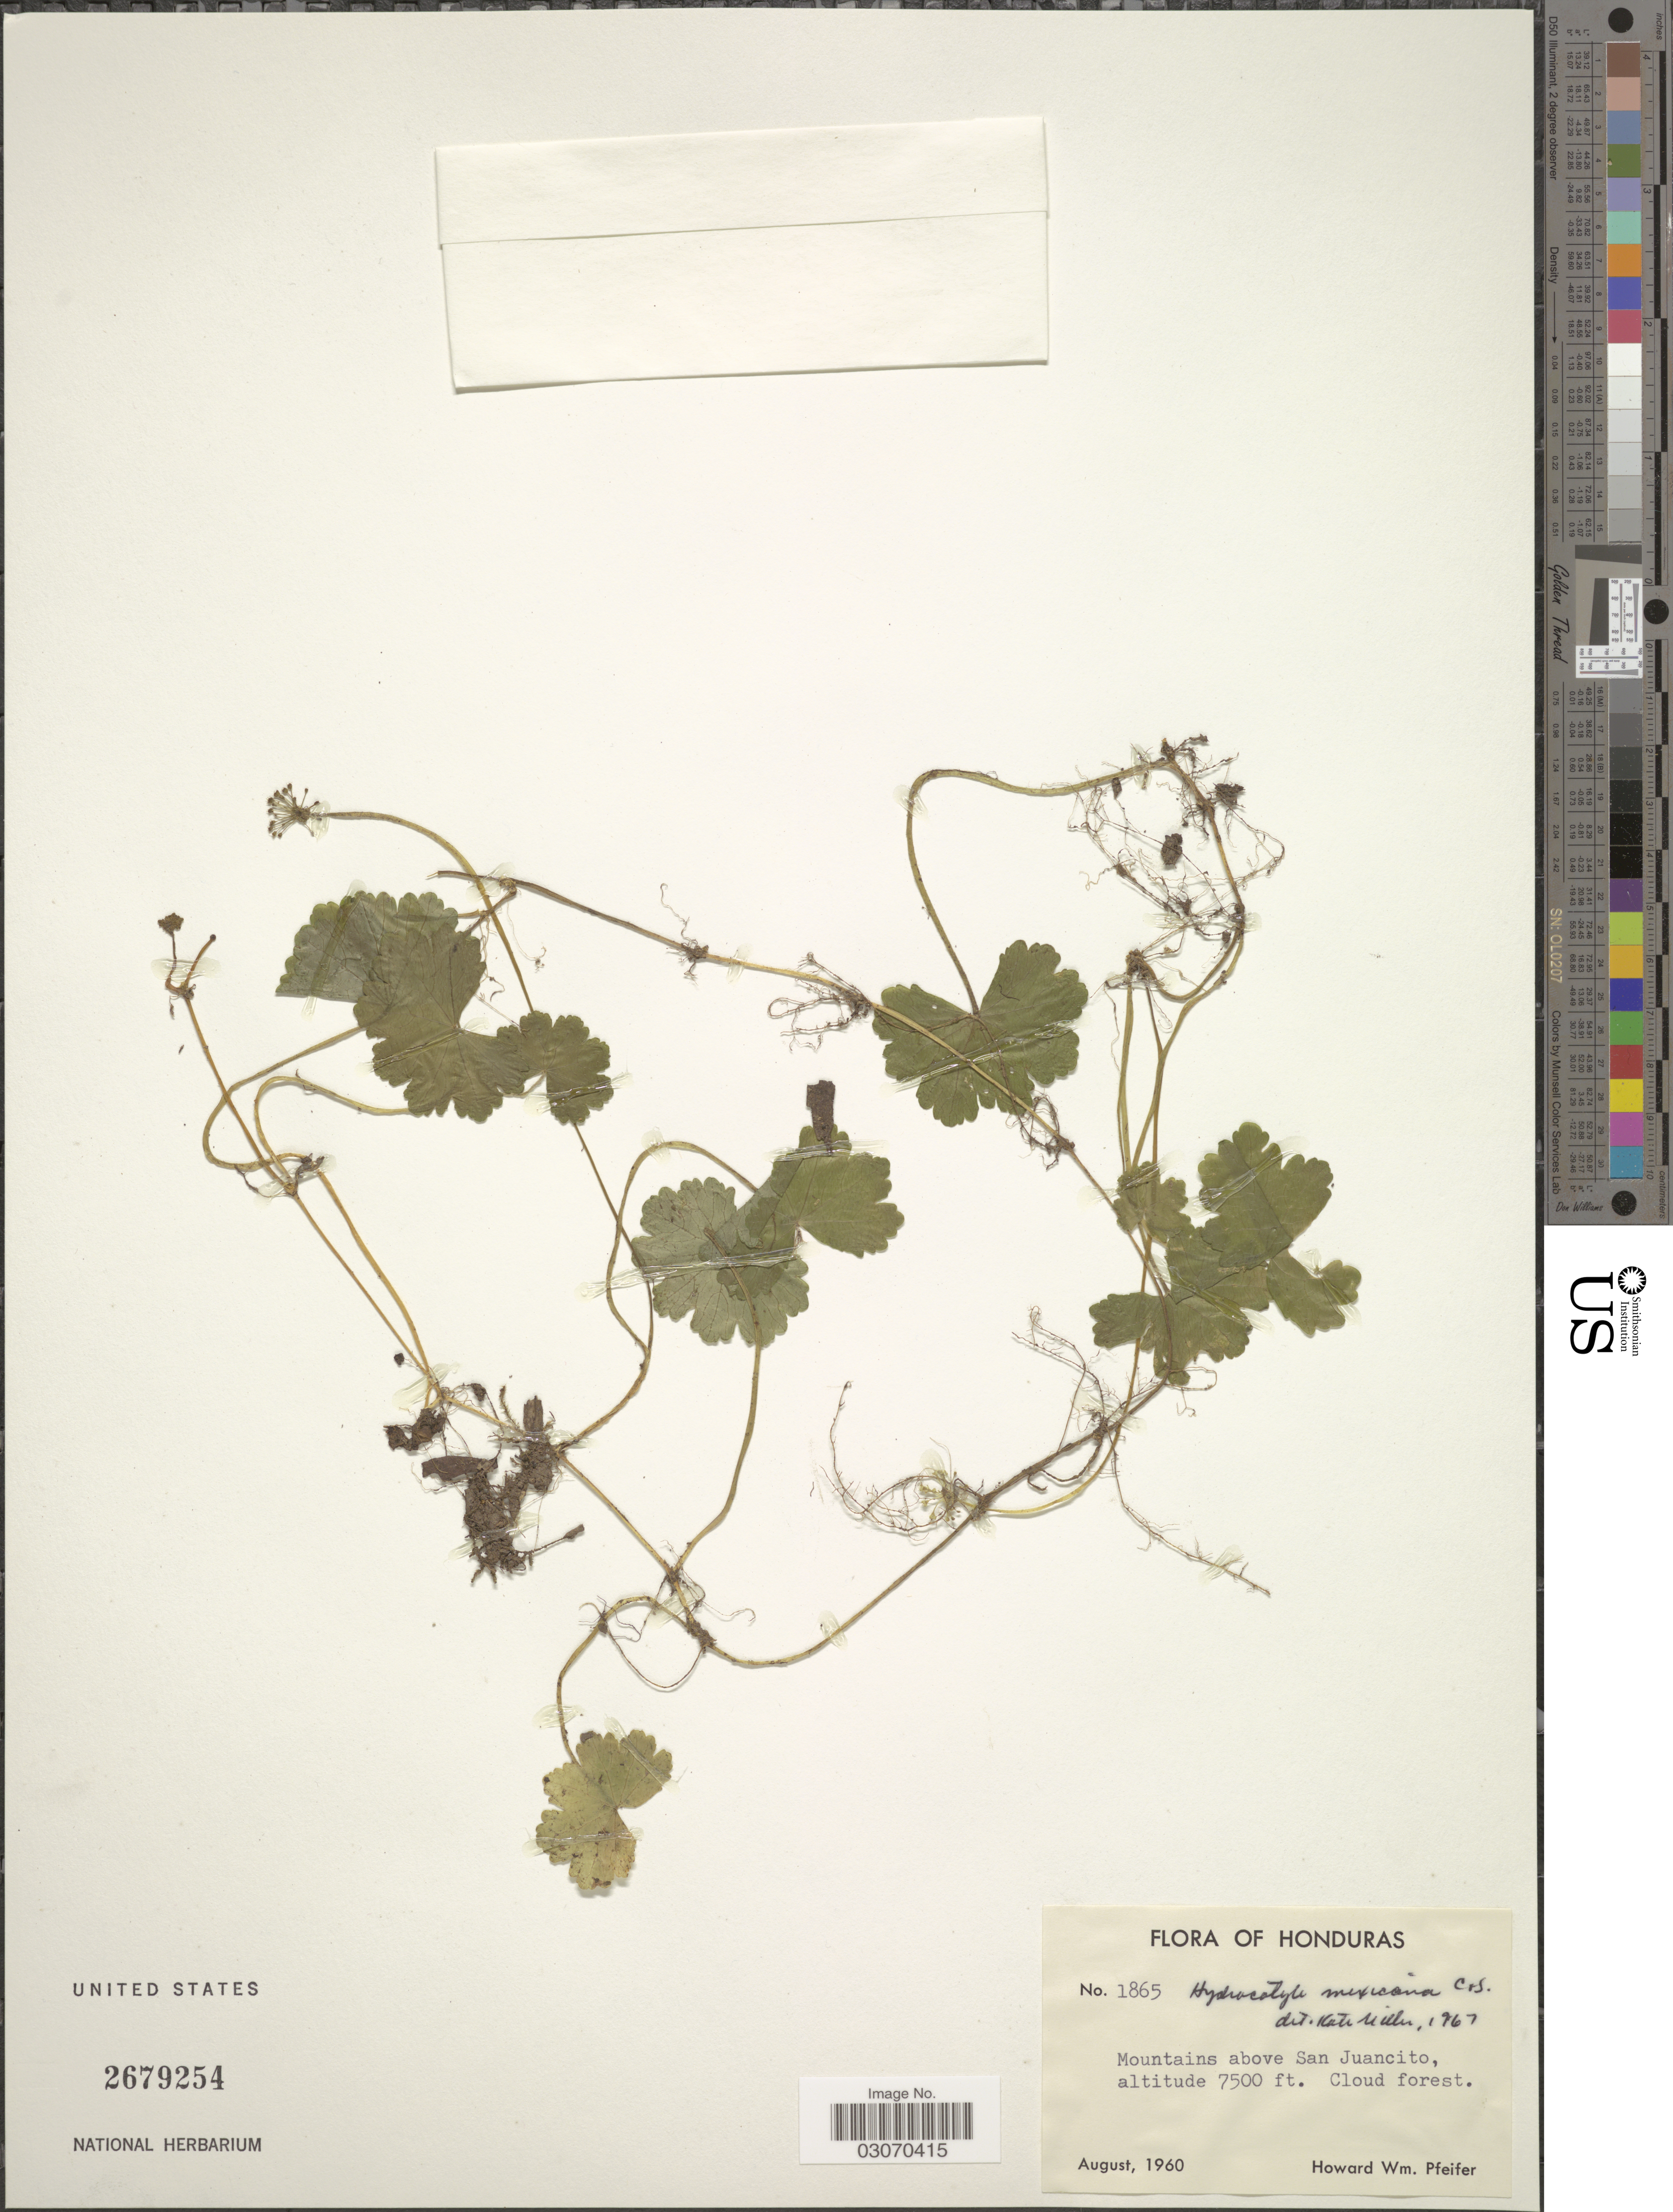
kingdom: Plantae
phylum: Tracheophyta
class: Magnoliopsida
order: Apiales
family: Araliaceae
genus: Hydrocotyle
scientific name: Hydrocotyle mexicana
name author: Schltdl. & Cham.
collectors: H. W. Pfeifer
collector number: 1865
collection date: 1960-08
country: Honduras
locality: Mountain above San Juancito.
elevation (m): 2286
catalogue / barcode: US 2679254